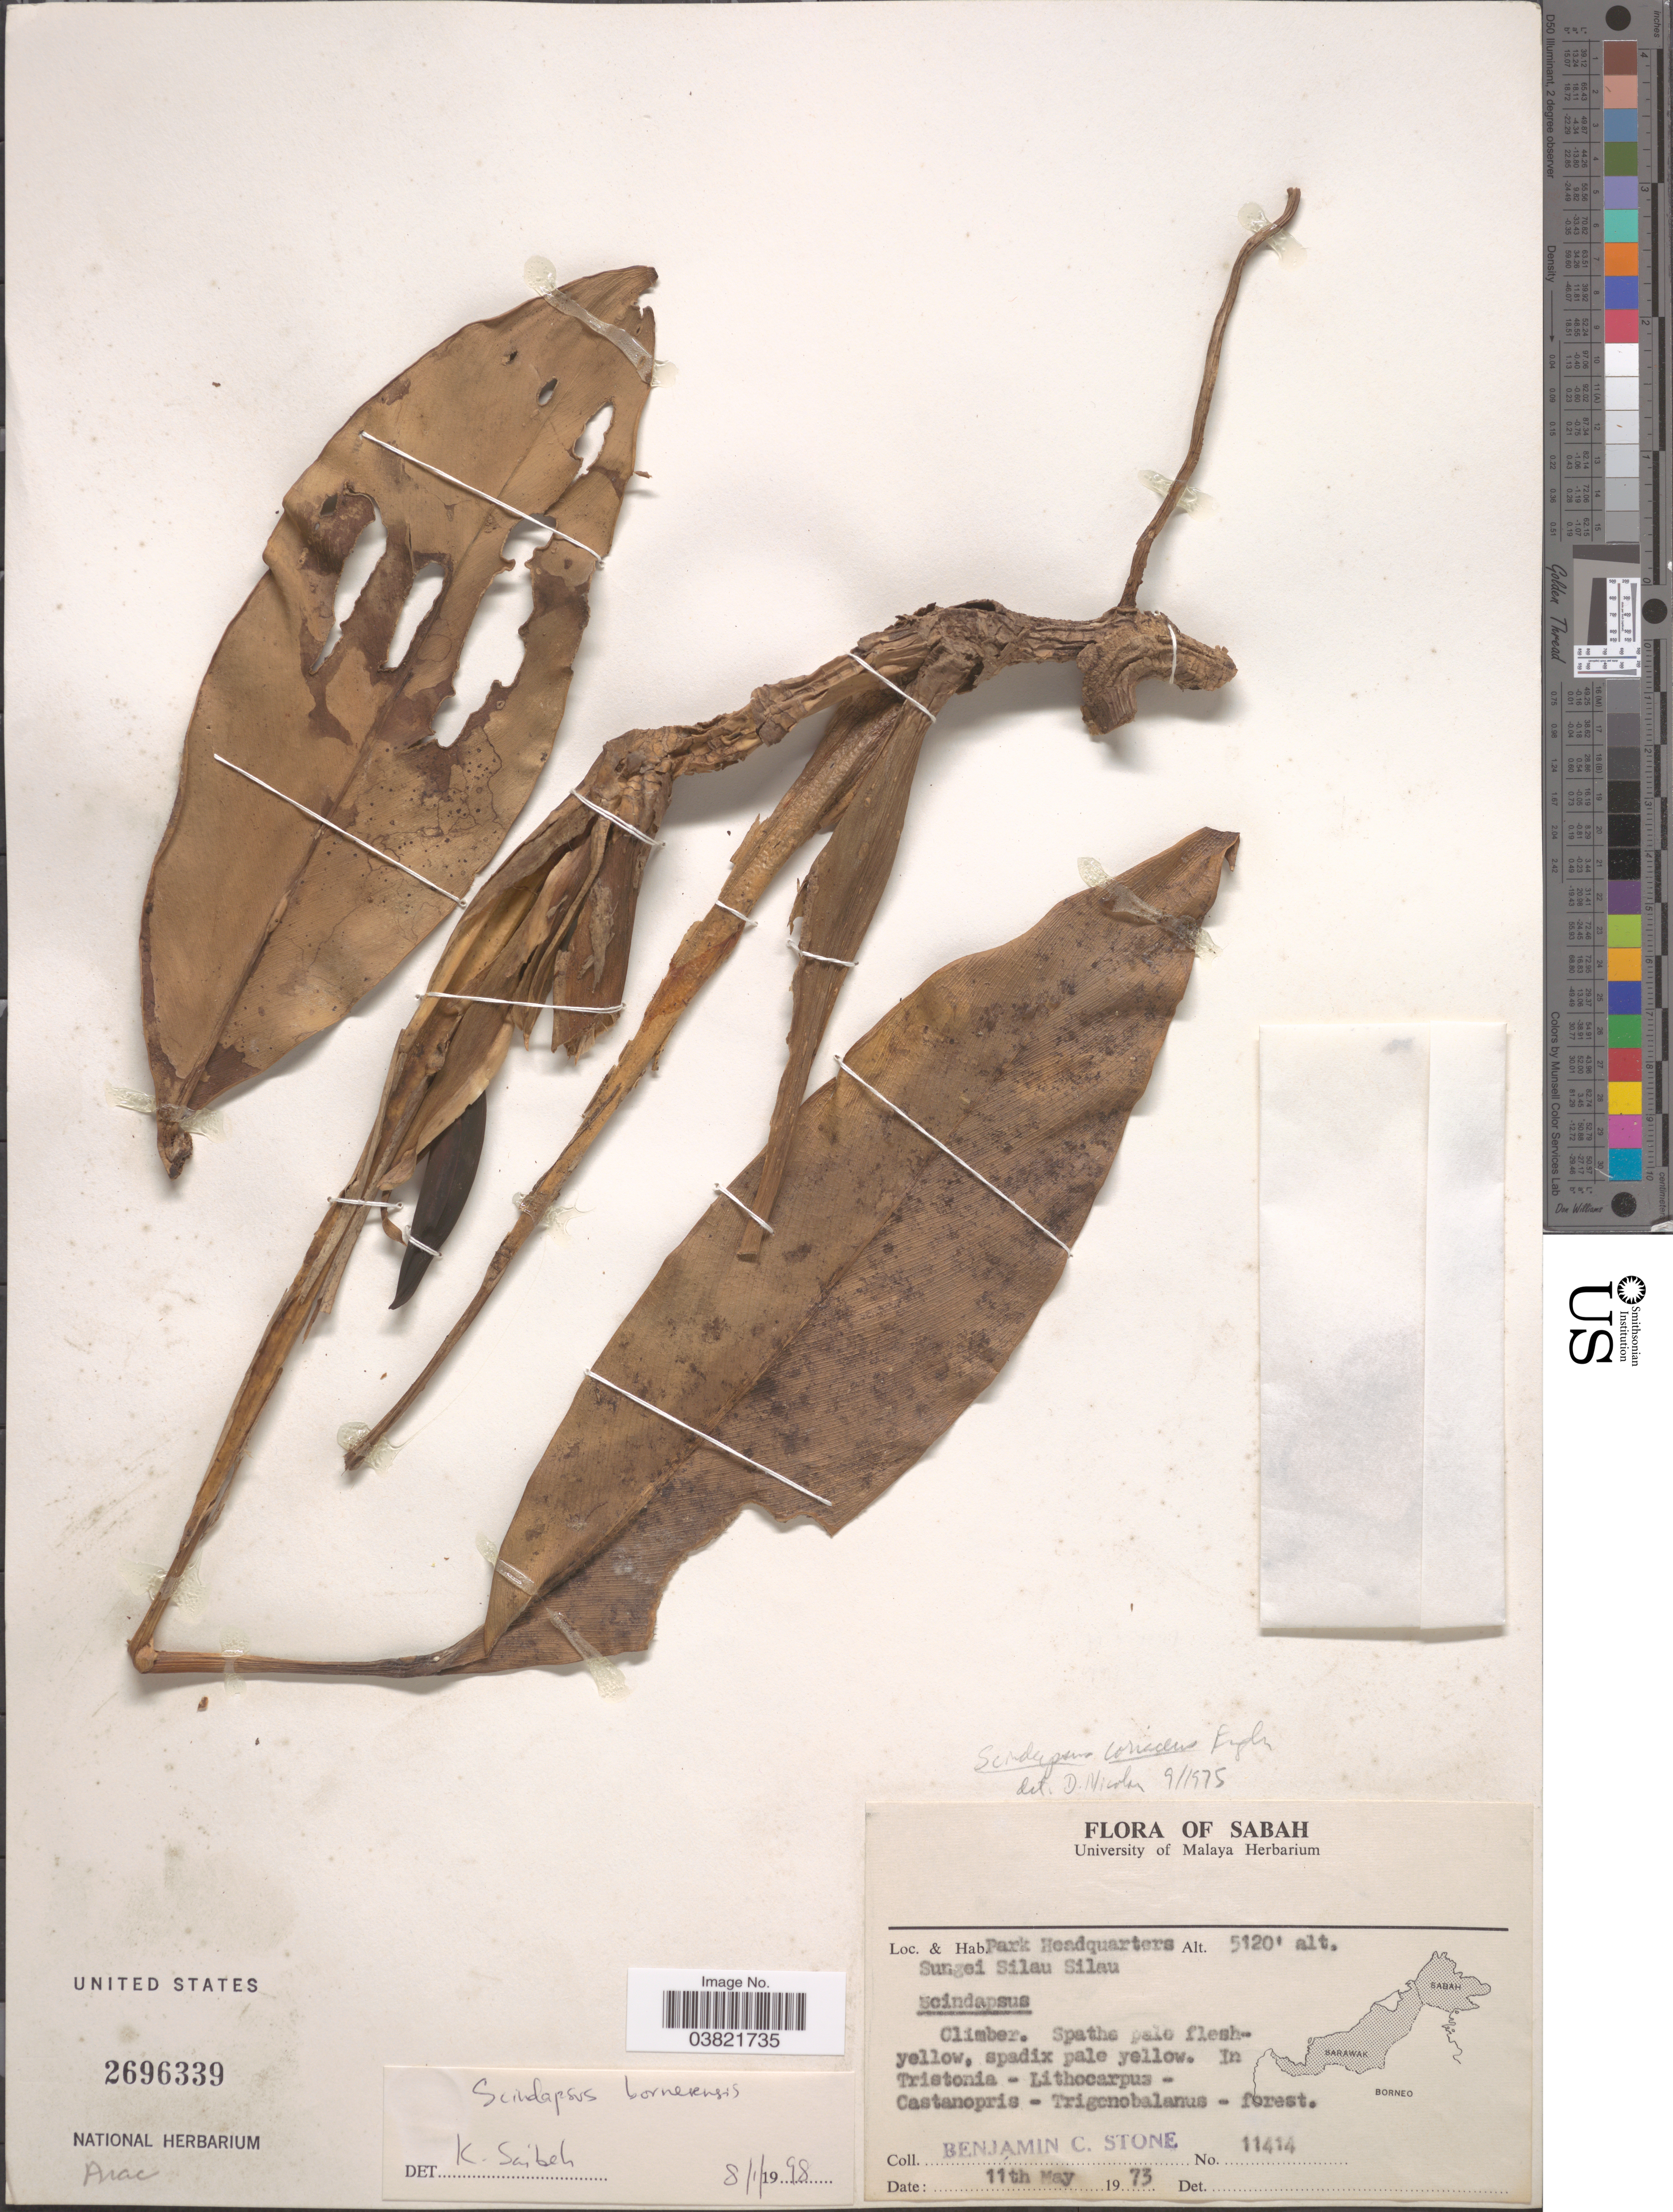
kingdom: Plantae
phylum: Tracheophyta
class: Liliopsida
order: Alismatales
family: Araceae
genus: Scindapsus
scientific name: Scindapsus borneensis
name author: Engl. & K. Krause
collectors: B. C. Stone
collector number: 11414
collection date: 1973-05-11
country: Malaysia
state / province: Sabah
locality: Park Headquarters Sungei Silau Silau.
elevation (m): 1561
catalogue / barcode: US 2696339